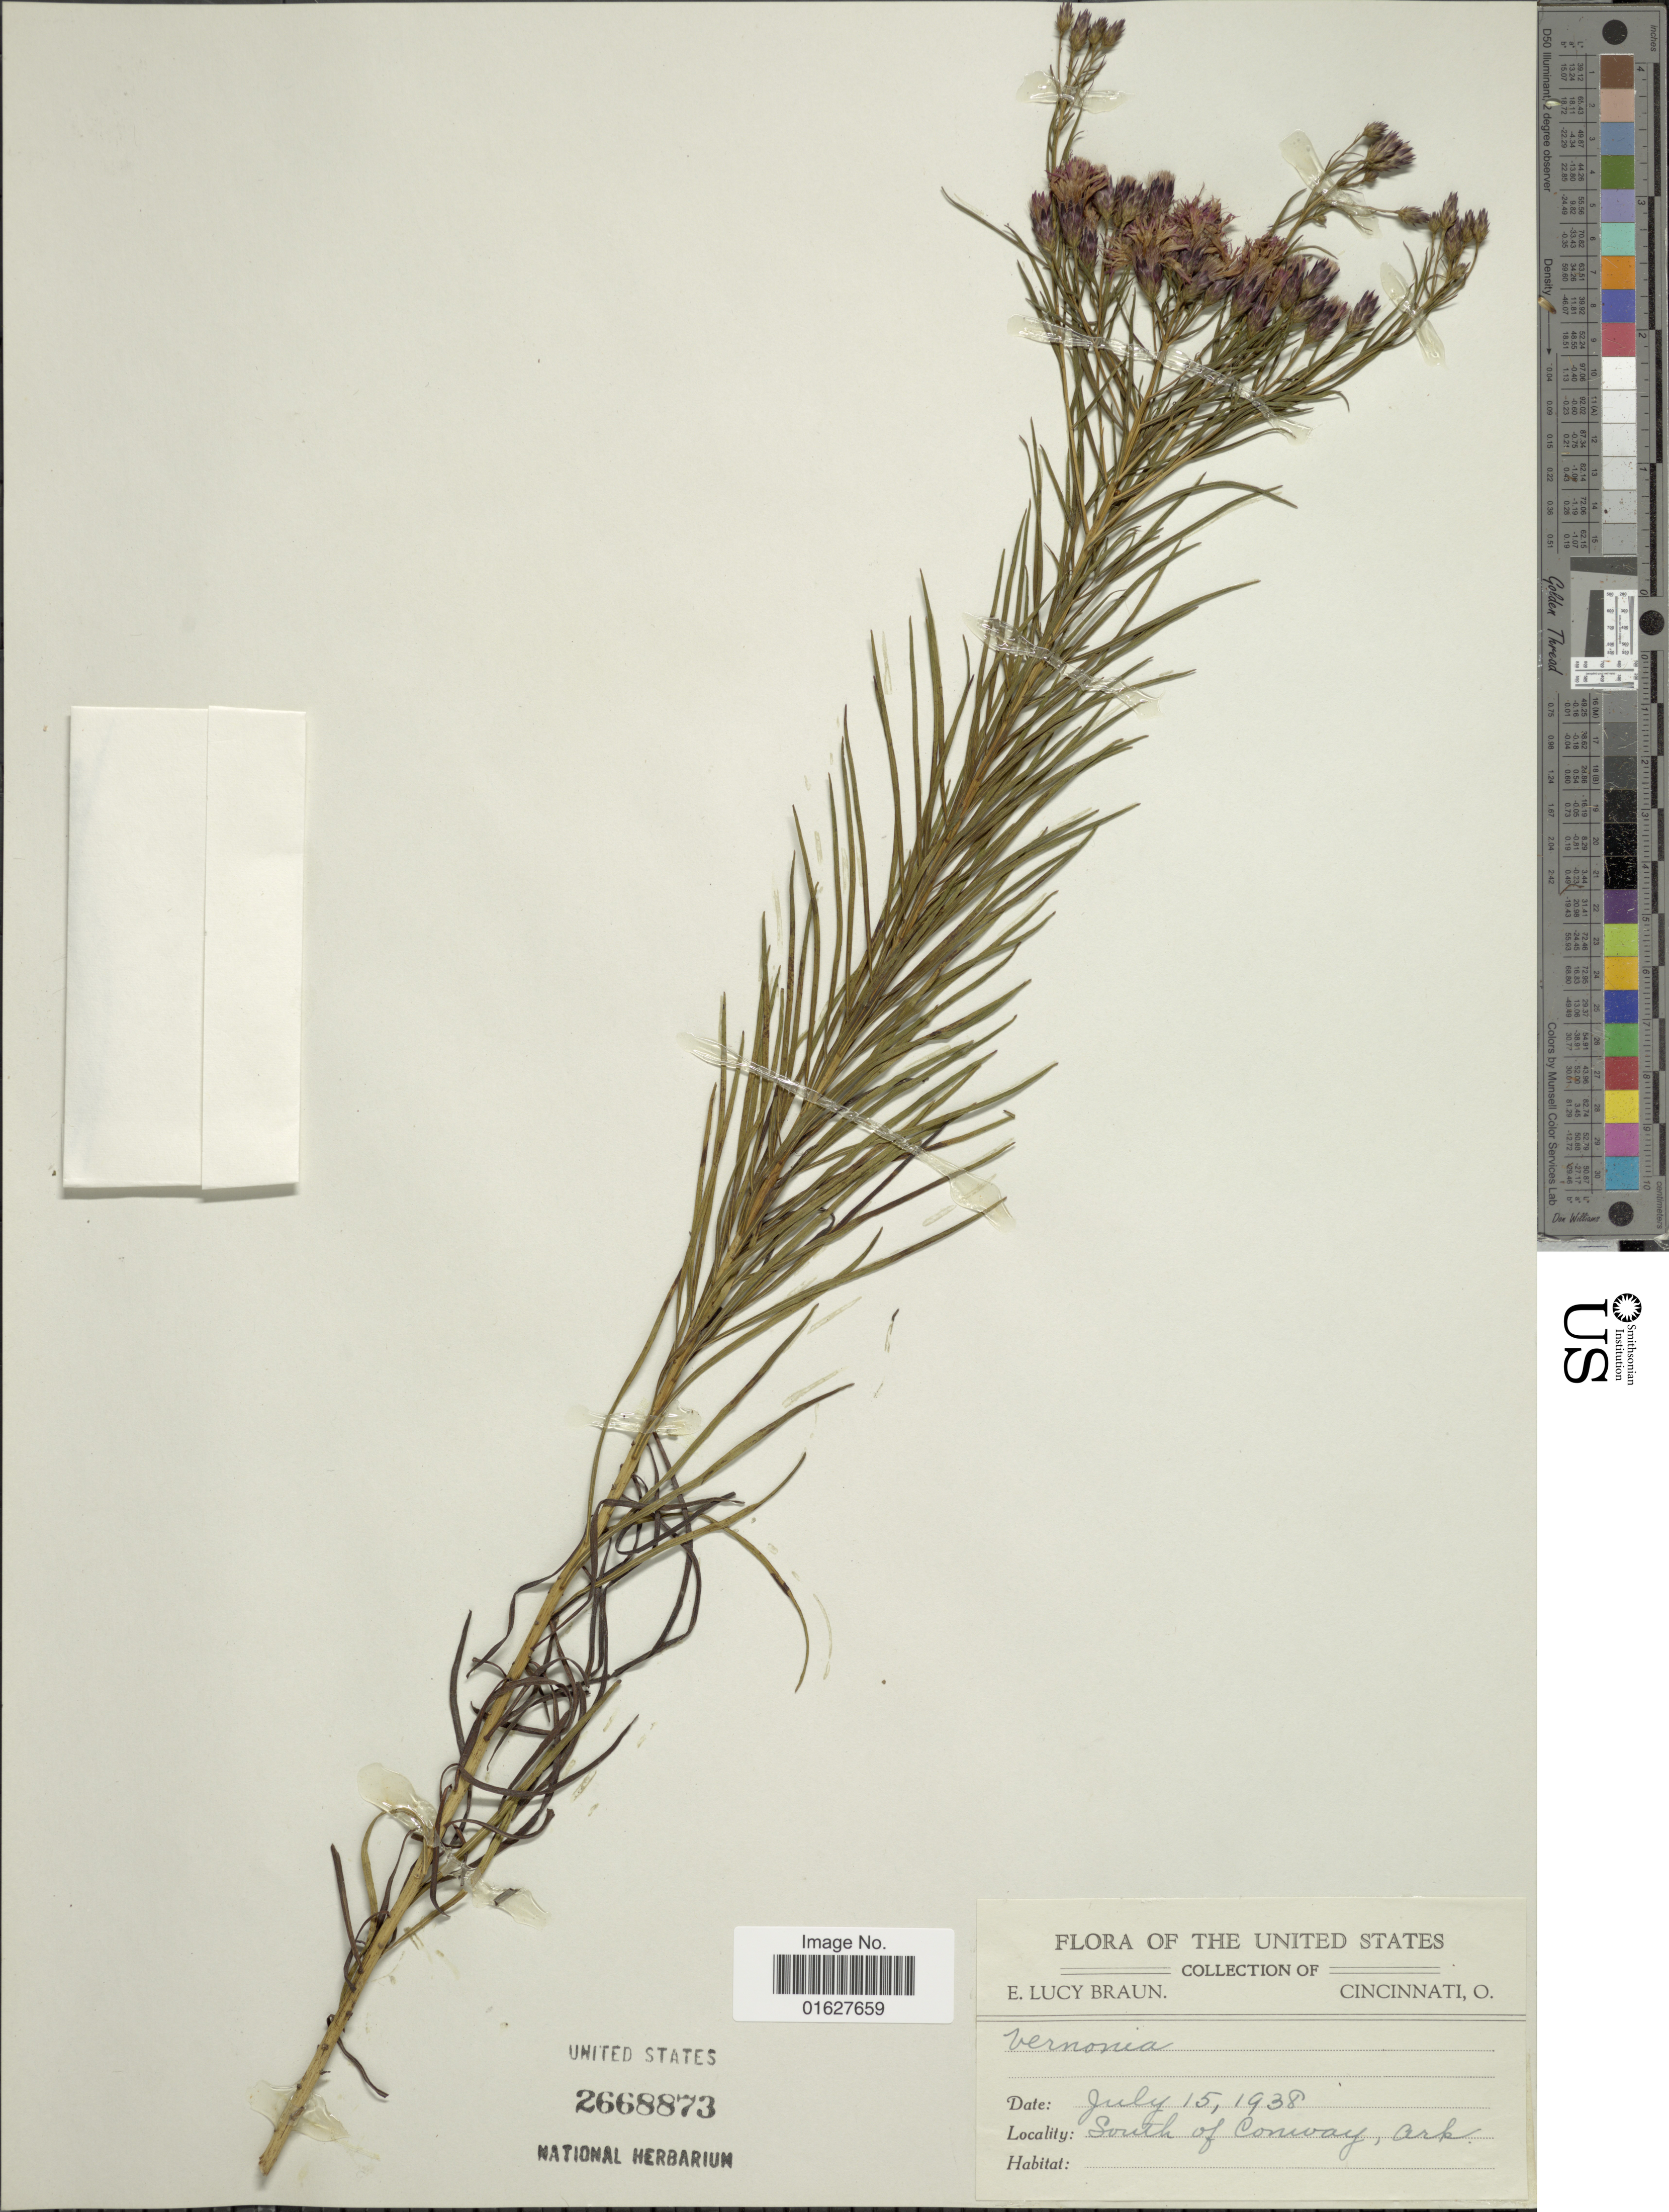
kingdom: Plantae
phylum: Tracheophyta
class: Magnoliopsida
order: Asterales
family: Asteraceae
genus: Vernonia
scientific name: Vernonia lettermannii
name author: Engelm. ex A. Gray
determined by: Renon, Polla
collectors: E. L. Braun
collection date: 1938-07-15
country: United States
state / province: Arkansas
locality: South of Conway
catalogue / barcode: US 2668873